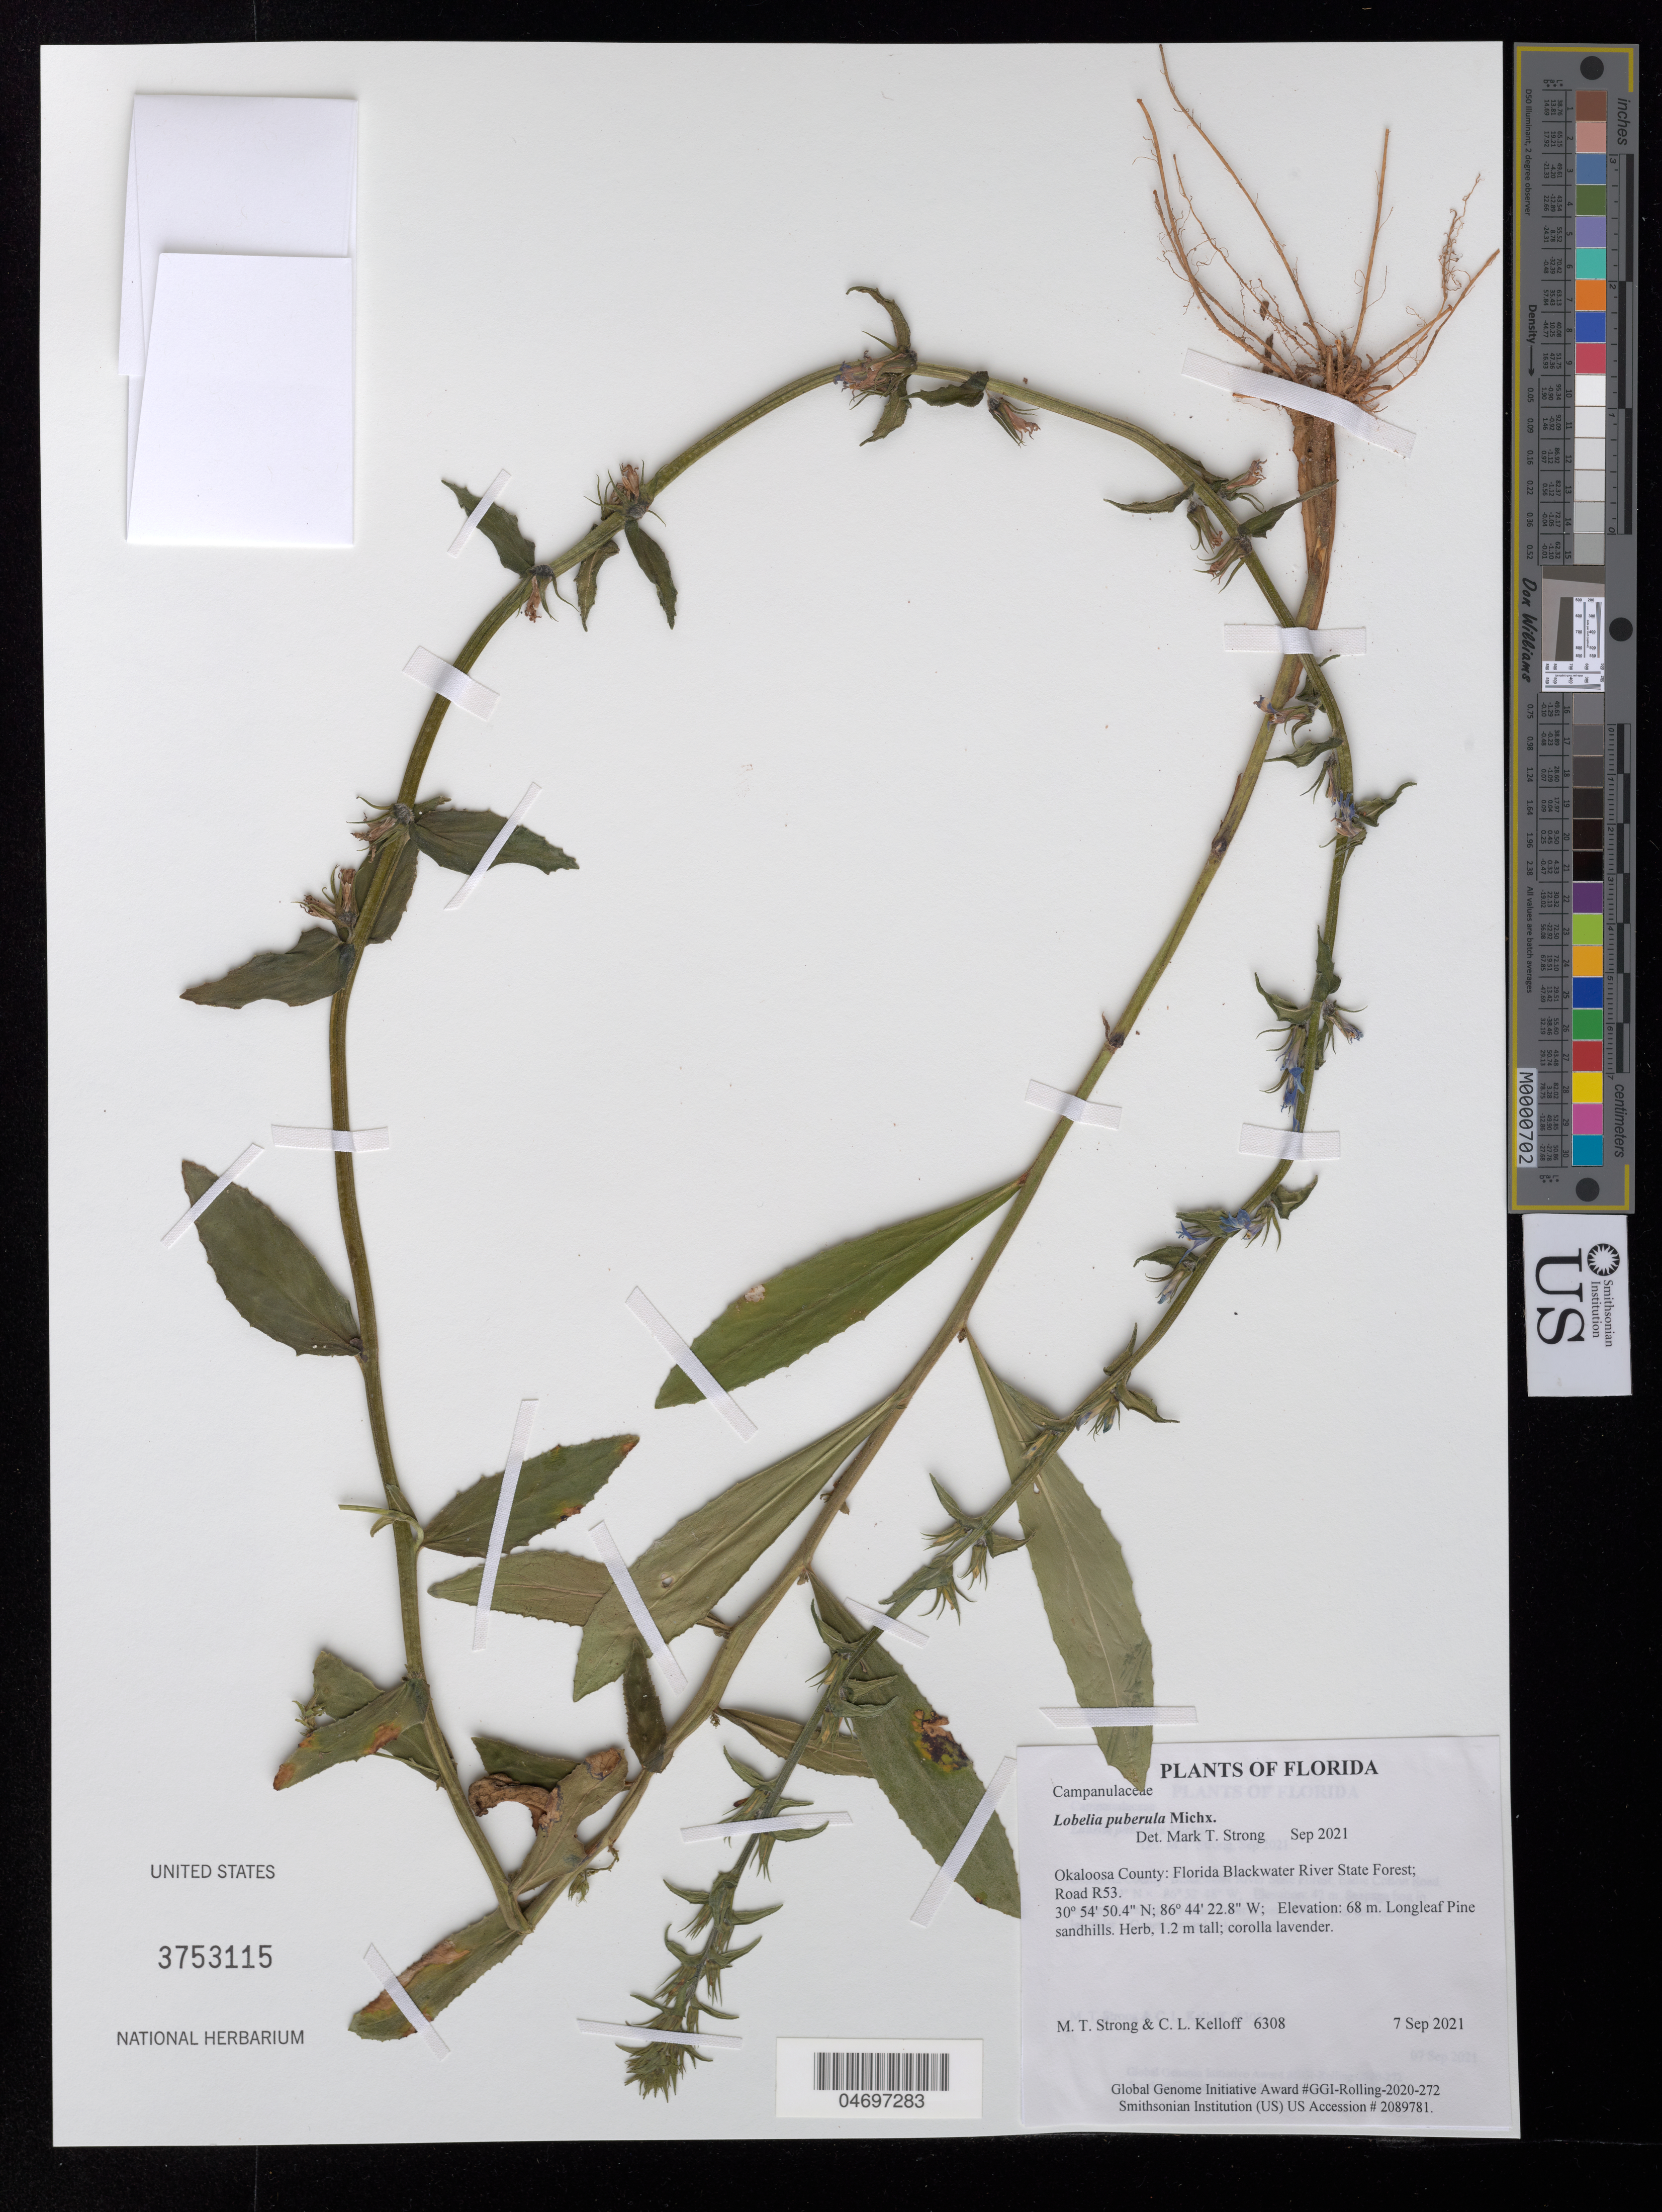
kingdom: Plantae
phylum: Tracheophyta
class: Magnoliopsida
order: Asterales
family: Campanulaceae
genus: Lobelia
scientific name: Lobelia puberula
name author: Michx.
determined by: Strong, Mark T.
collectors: M. T. Strong & C. L. Kelloff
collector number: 6308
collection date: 2021-09-07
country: United States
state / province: Florida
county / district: Okaloosa County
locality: Florida Blackwater River State Forest; Road R53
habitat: Longleaf Pine sandhills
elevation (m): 68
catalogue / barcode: US 3753115